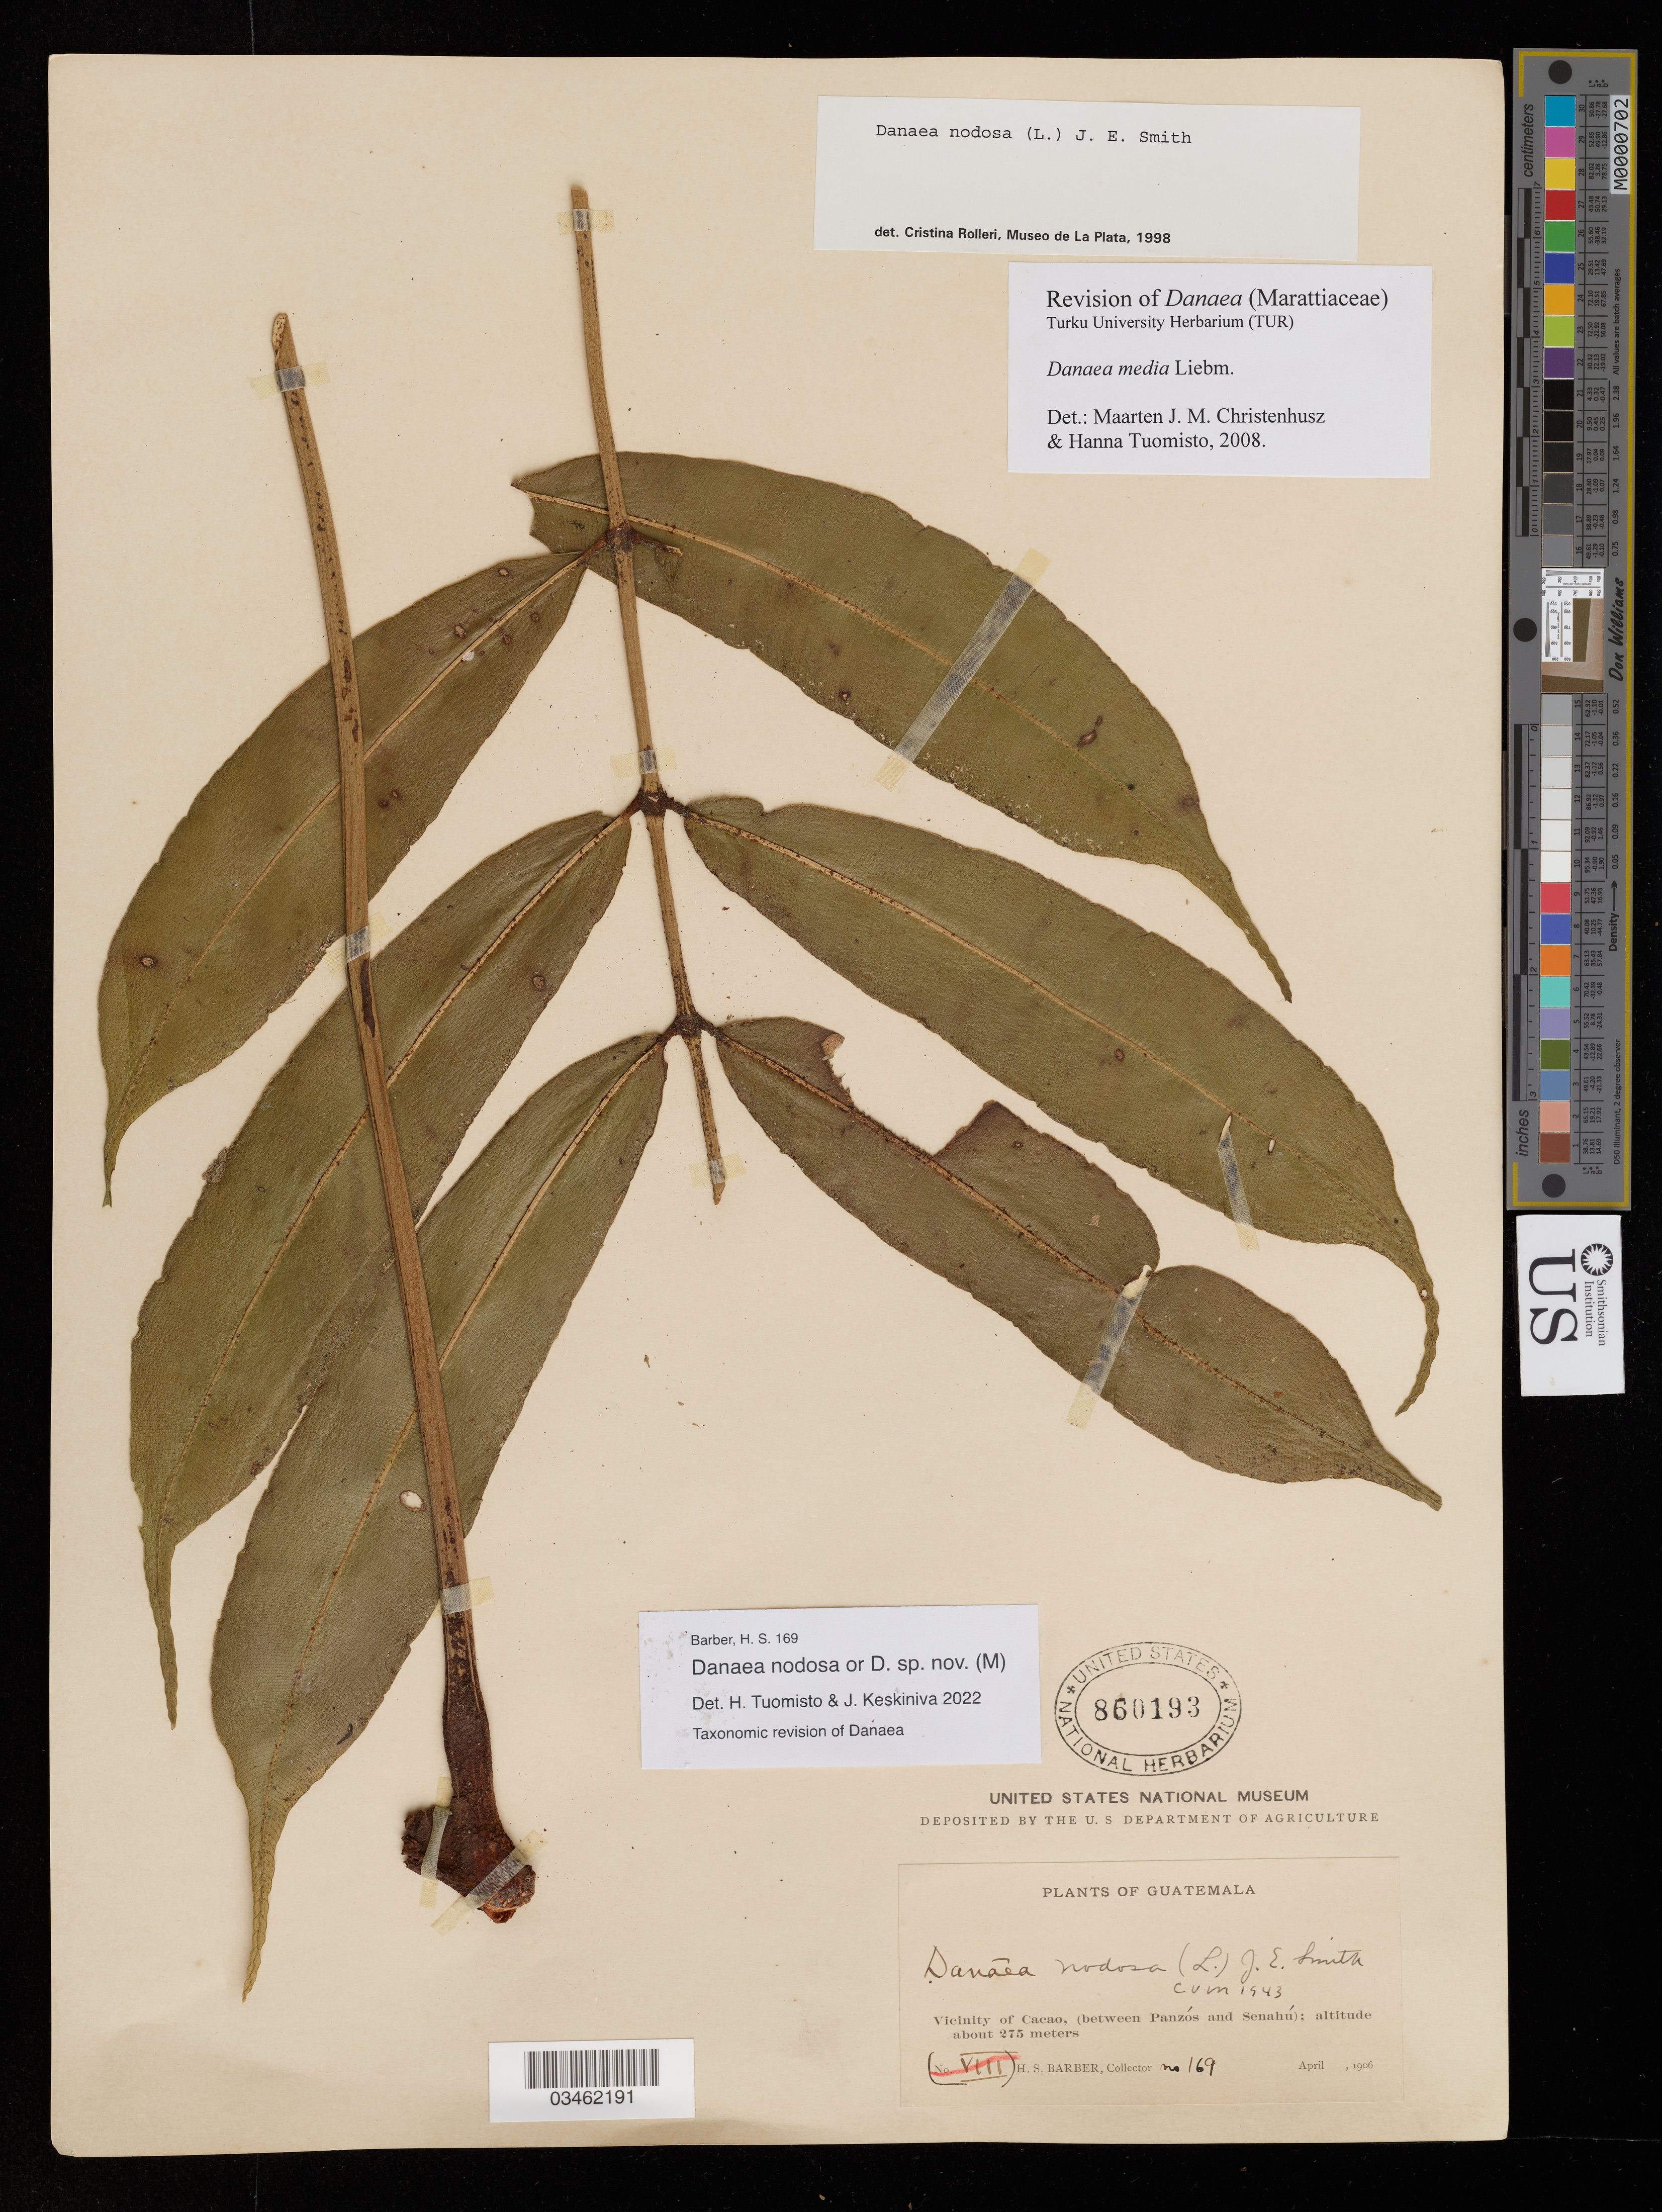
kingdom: Plantae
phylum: Tracheophyta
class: Polypodiopsida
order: Marattiales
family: Marattiaceae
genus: Danaea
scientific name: Danaea nodosa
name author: (L.) Sm.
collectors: H. Barber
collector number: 169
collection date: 1906-04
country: Guatemala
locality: Vicinity of Cacao, (between Panzós and Senahú).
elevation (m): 275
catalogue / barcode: US 860193